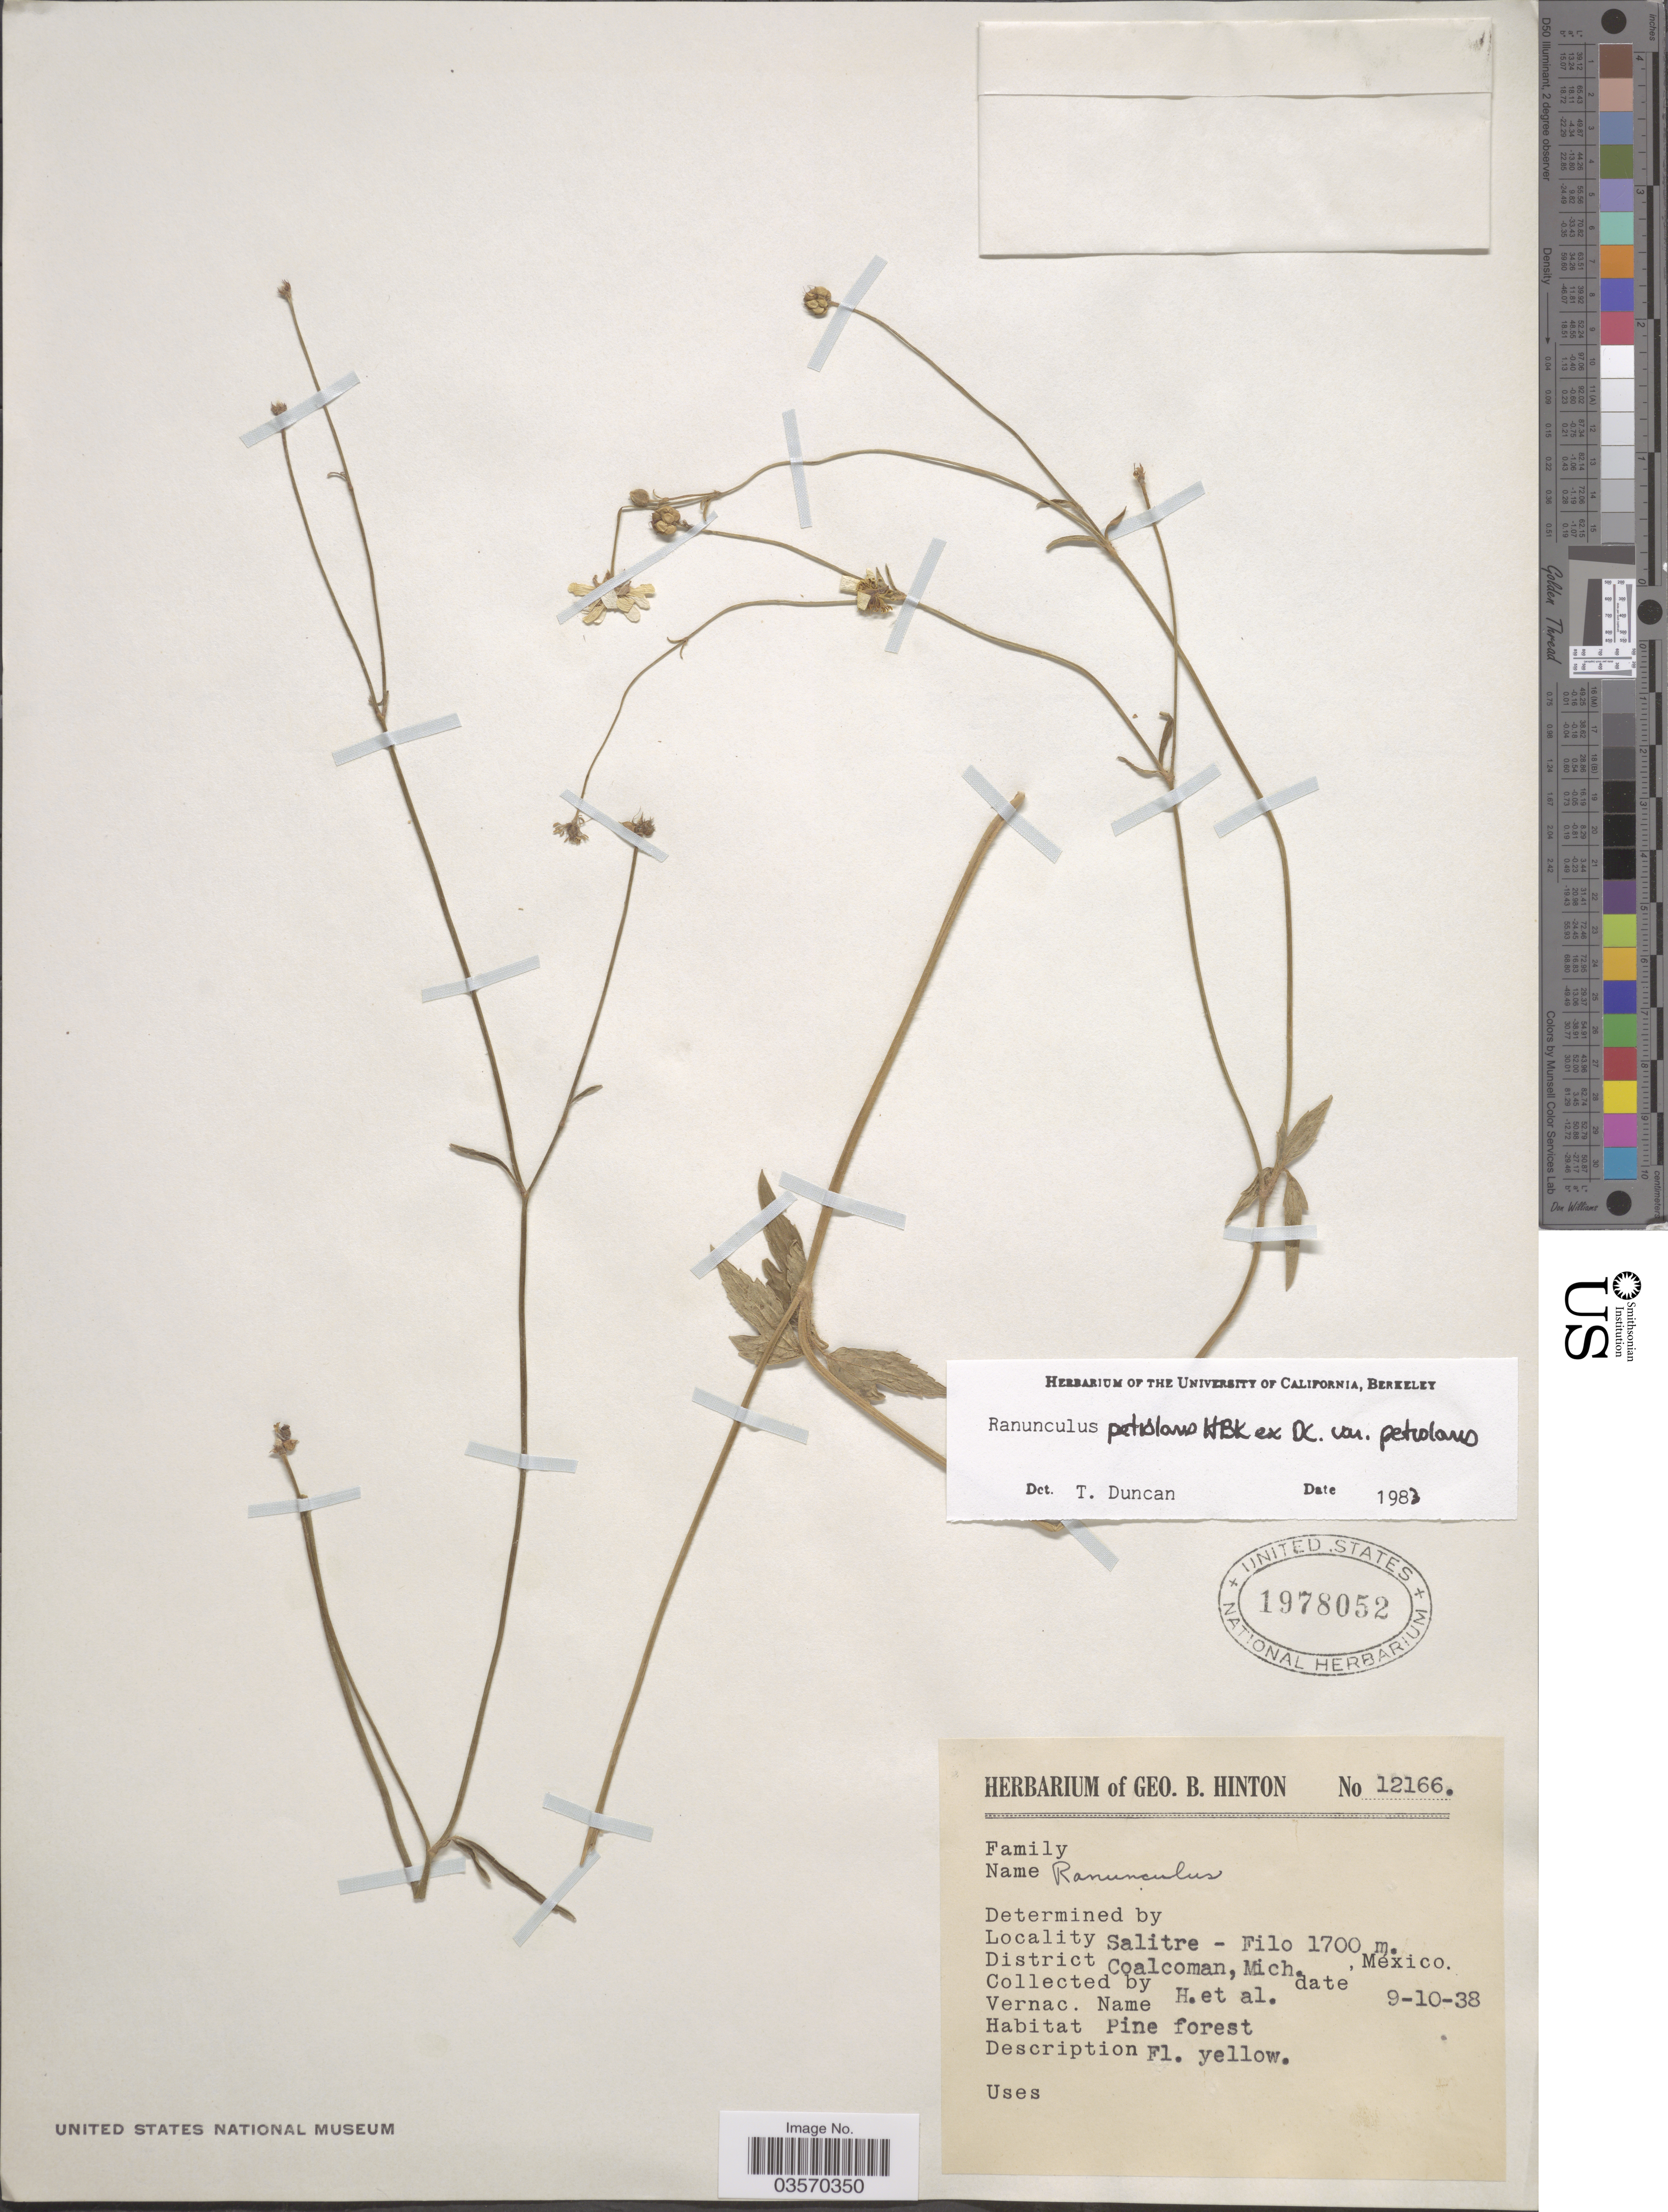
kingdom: Plantae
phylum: Tracheophyta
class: Magnoliopsida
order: Ranunculales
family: Ranunculaceae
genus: Ranunculus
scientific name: Ranunculus petiolaris var. petiolaris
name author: Kunth ex DC.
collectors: G. B. Hinton & et al.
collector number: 12166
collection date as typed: Transcribed d/m/y: 9/10/38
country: Mexico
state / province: Michoacán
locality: Salitre - Filo, District Coalcoman.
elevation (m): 1700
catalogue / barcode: US 1978052